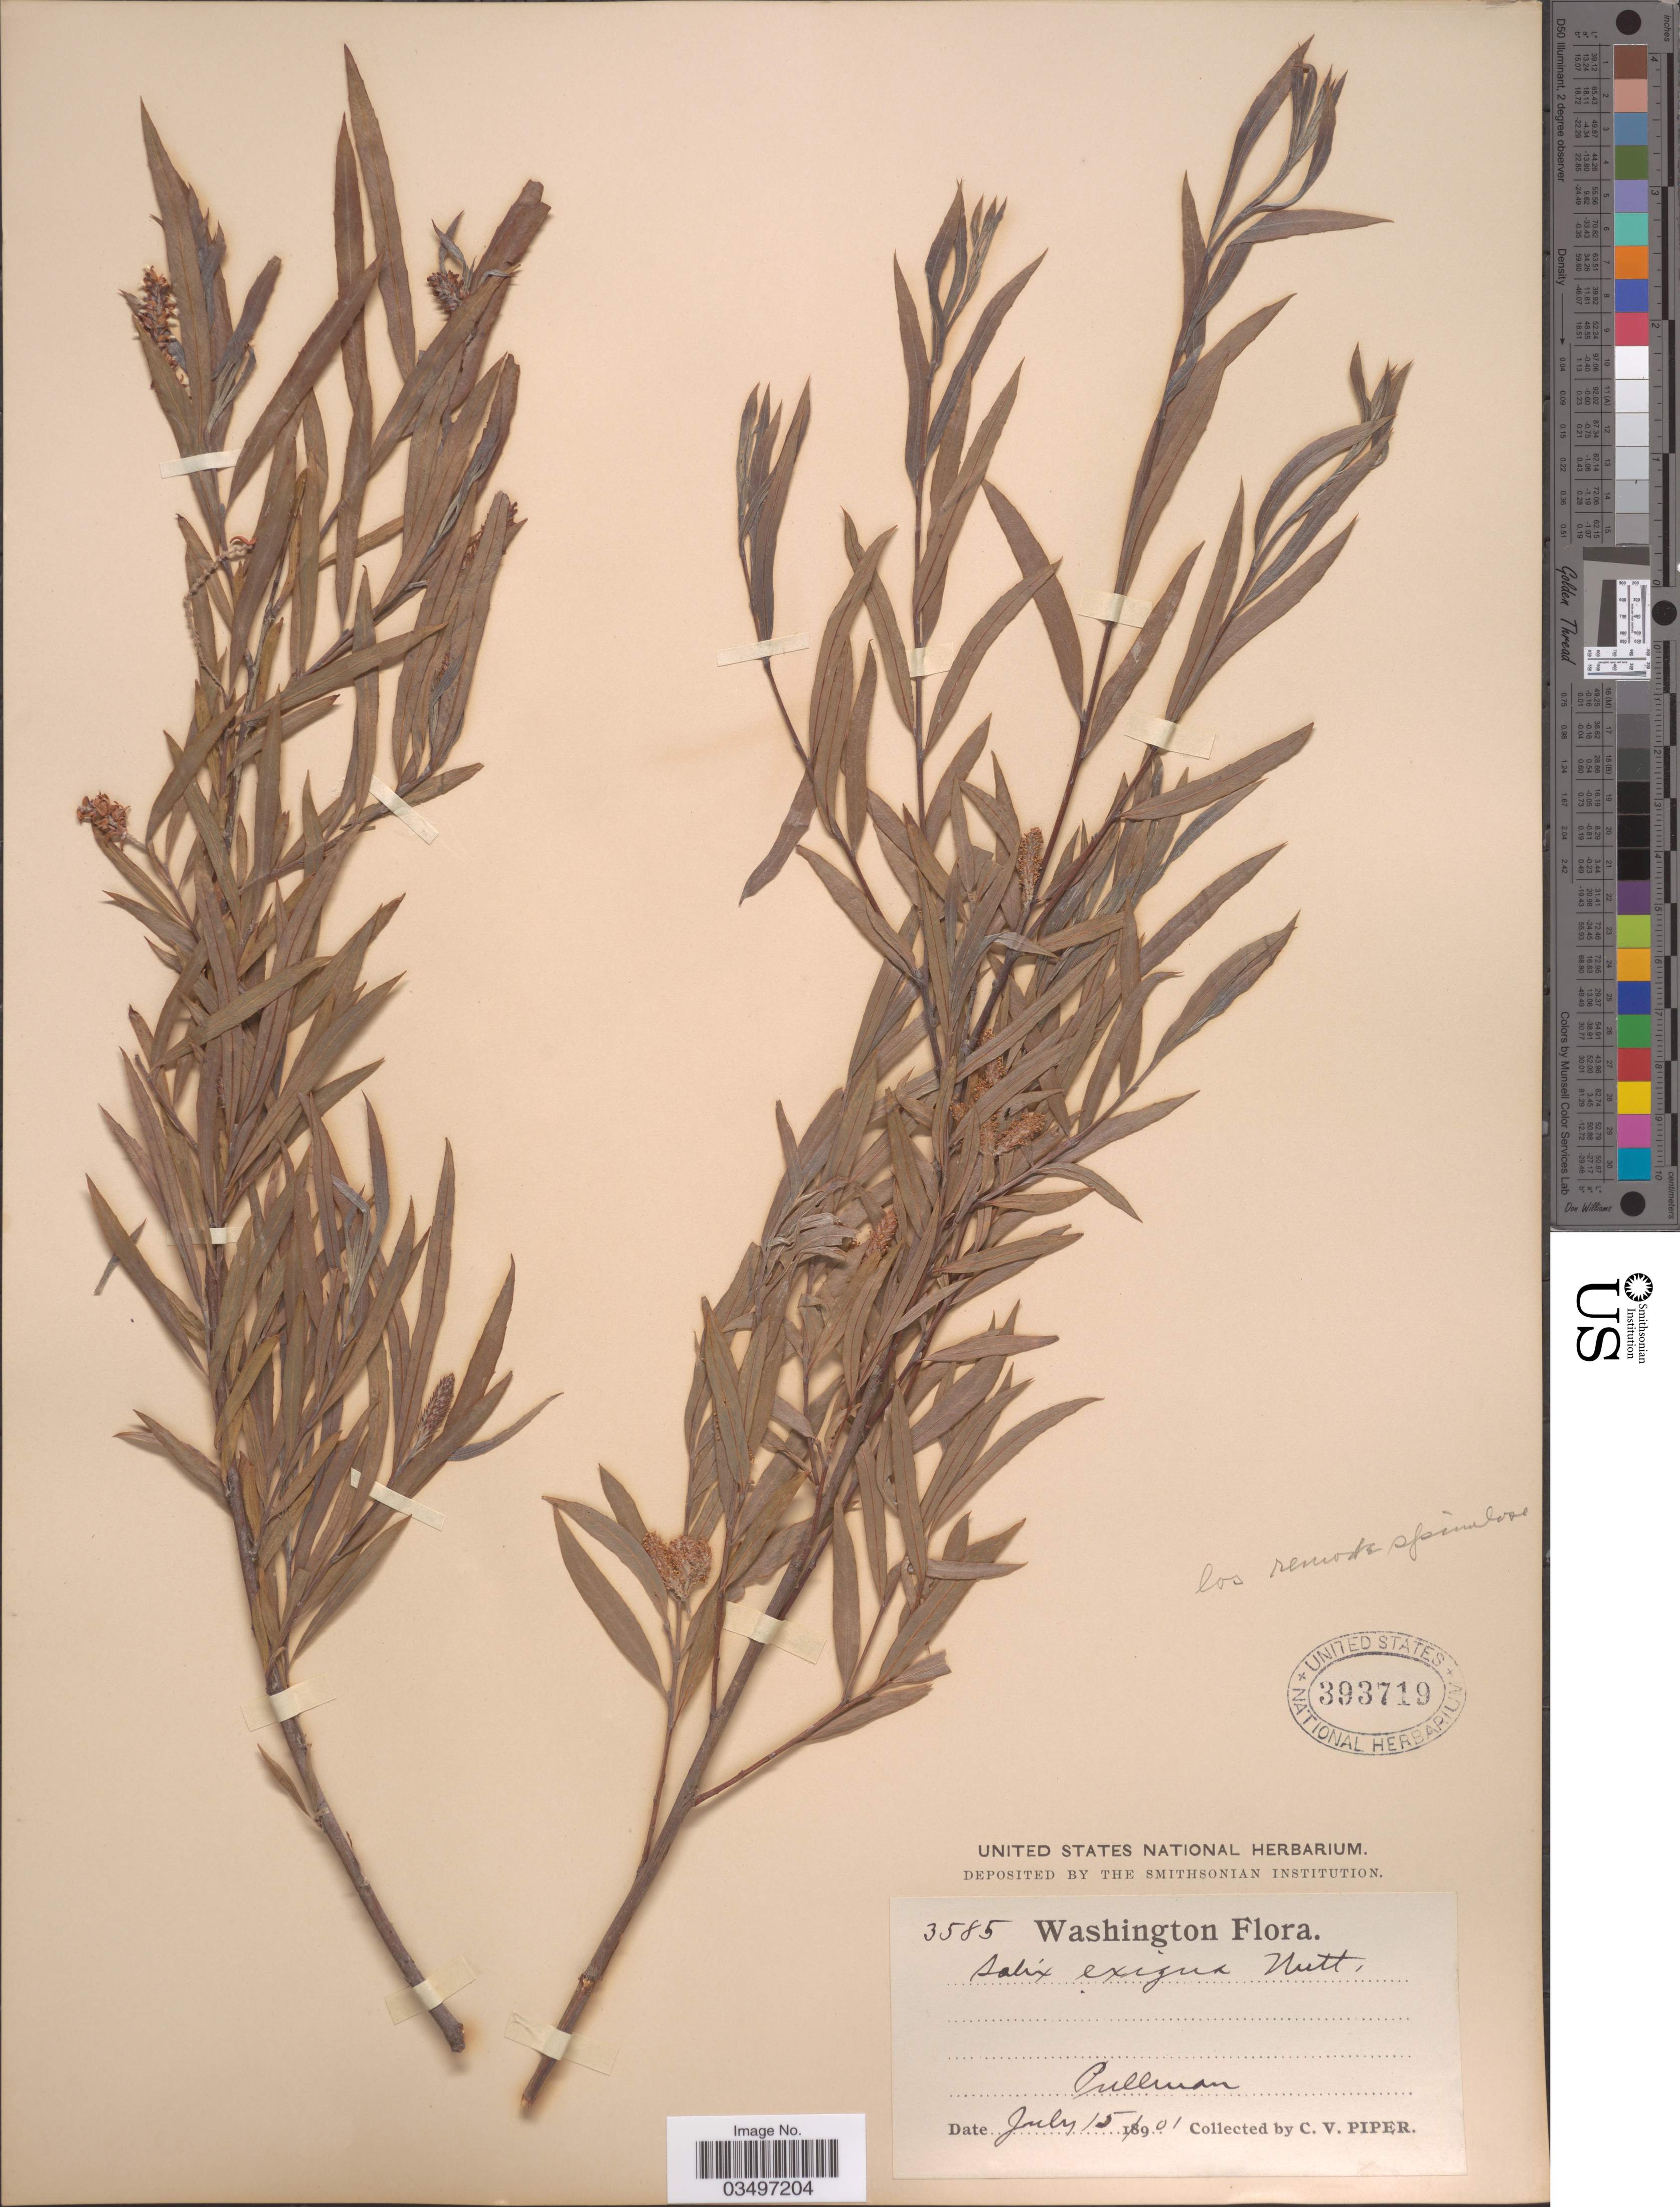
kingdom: Plantae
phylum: Tracheophyta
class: Magnoliopsida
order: Malpighiales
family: Salicaceae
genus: Salix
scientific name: Salix exigua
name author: Nutt.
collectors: C. V. Piper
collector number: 3585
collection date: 1901-07-15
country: United States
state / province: Washington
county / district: Whitman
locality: Pullman.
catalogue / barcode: US 393719